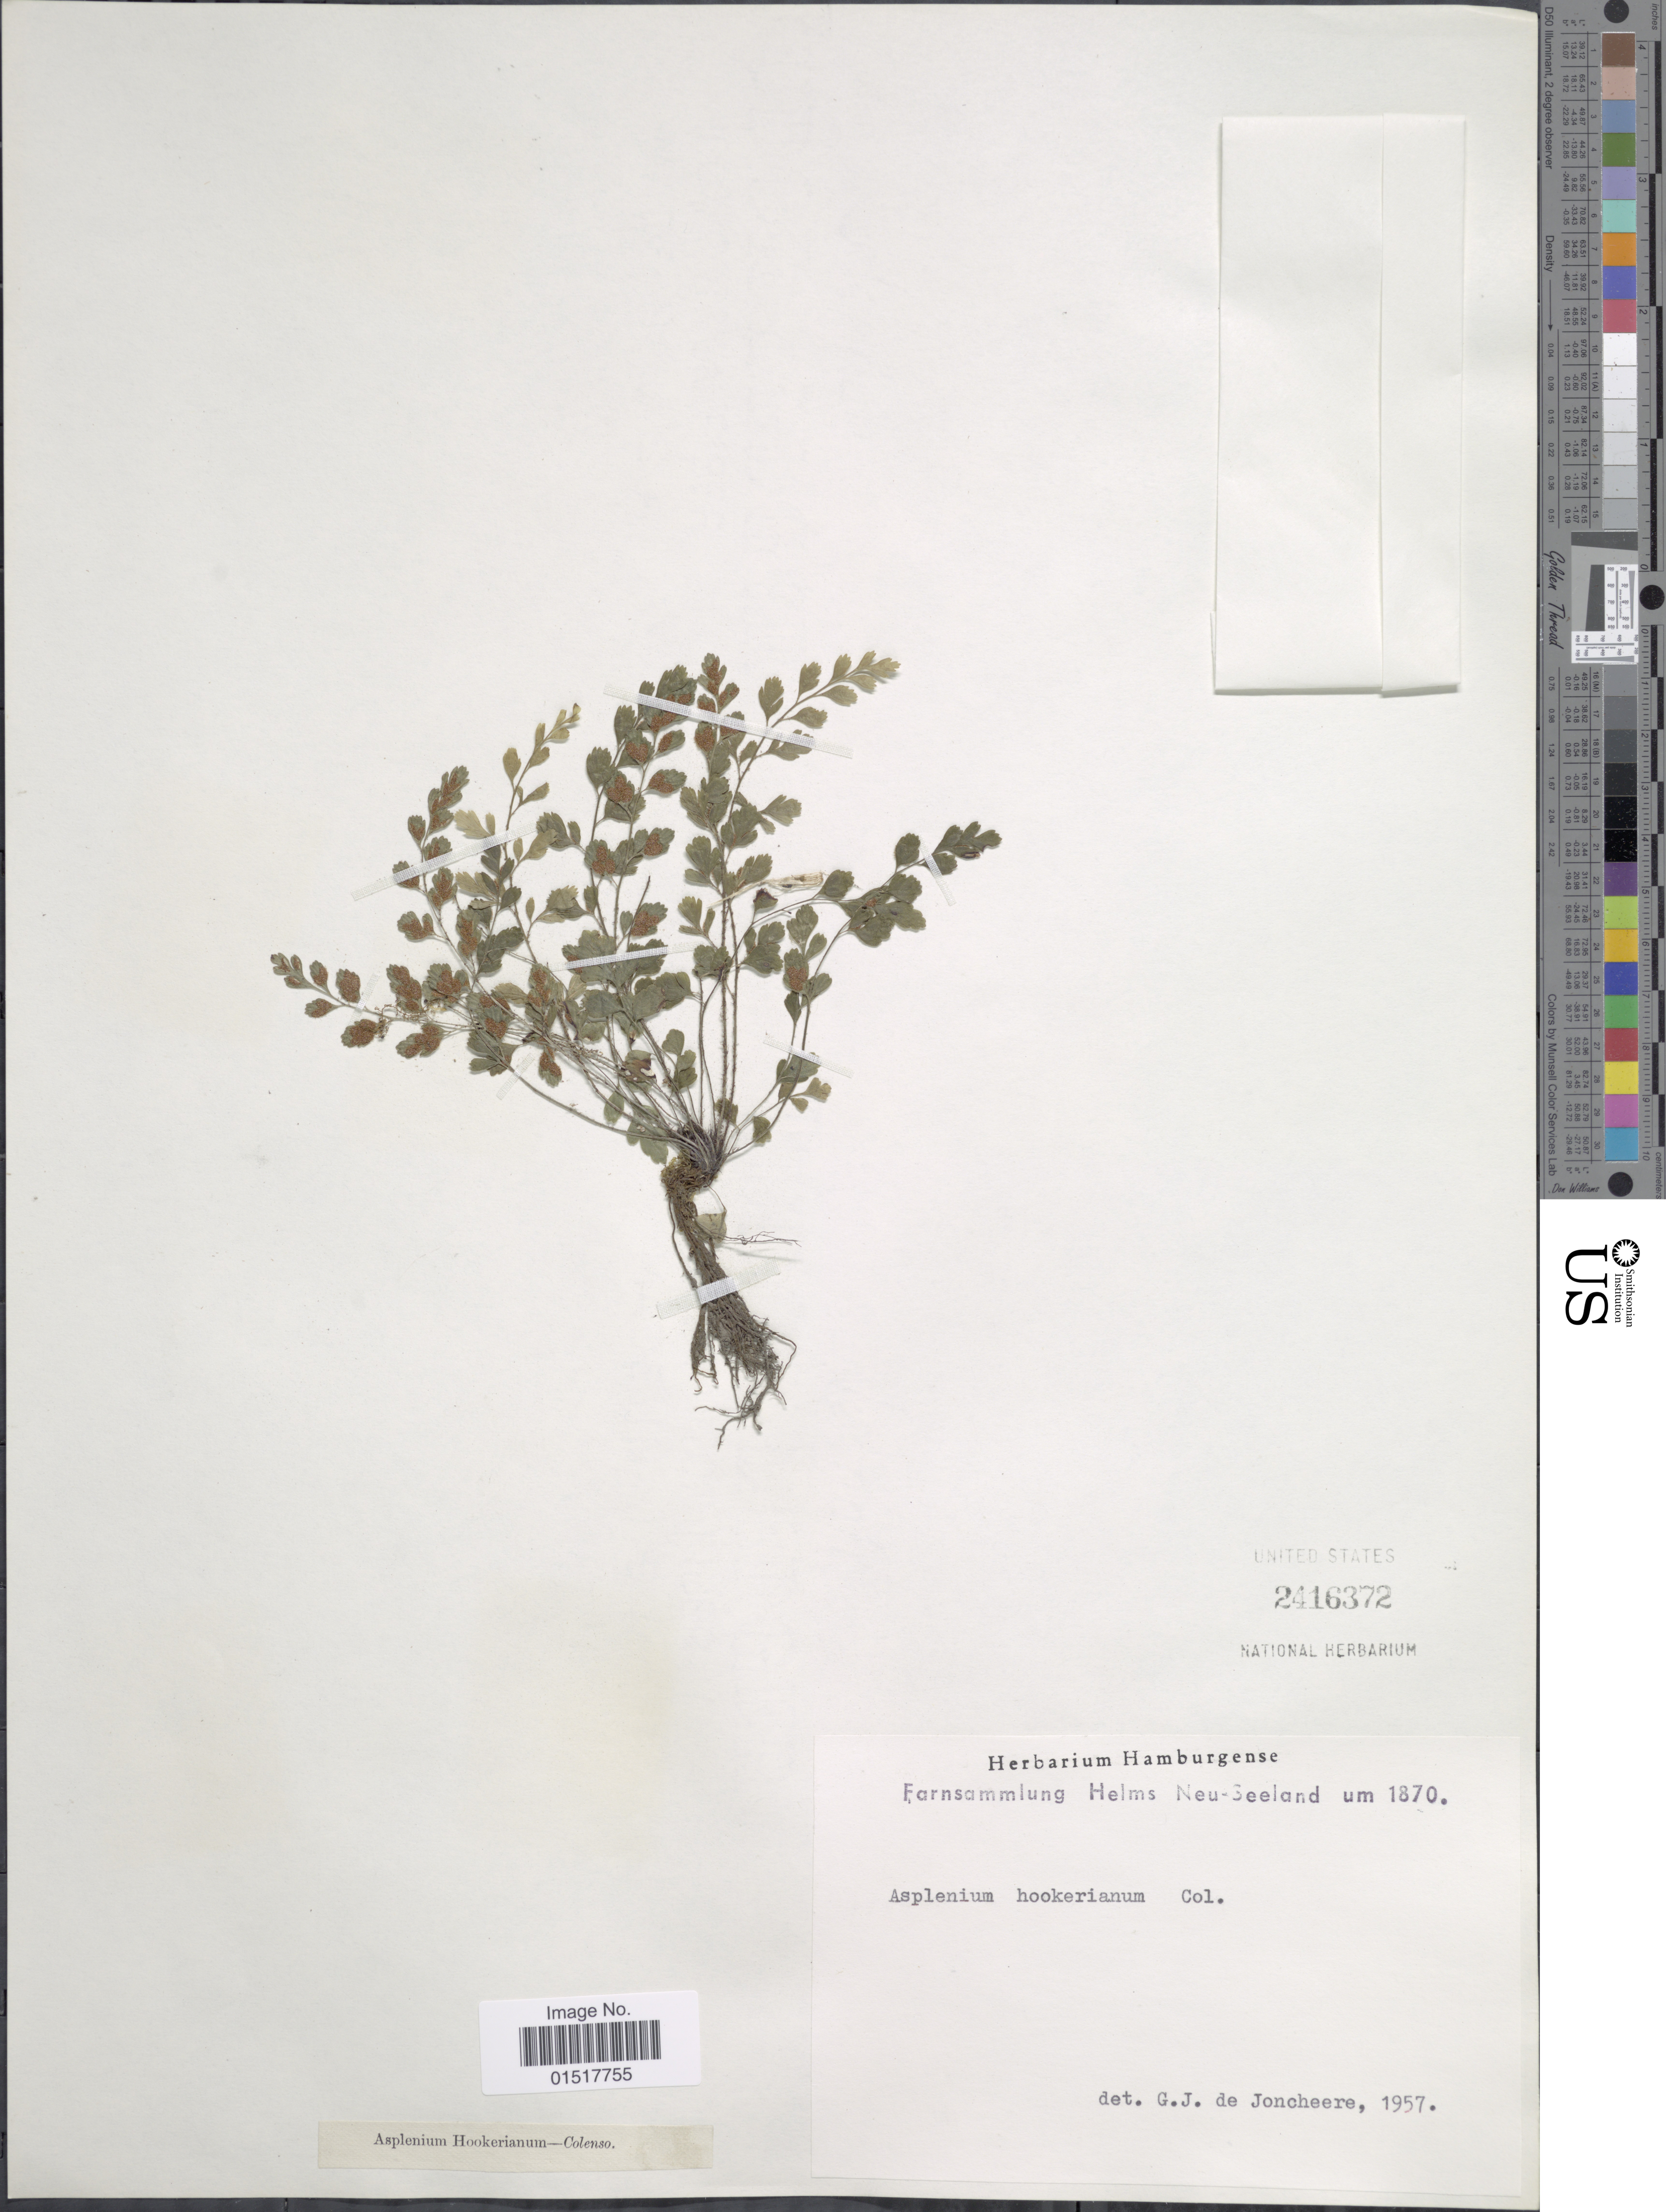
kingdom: Plantae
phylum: Tracheophyta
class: Polypodiopsida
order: Polypodiales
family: Aspleniaceae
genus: Asplenium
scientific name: Asplenium hookerianum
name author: Colenso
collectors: Helms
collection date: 1870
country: New Zealand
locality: Neu-Seeland.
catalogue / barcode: US 2416372